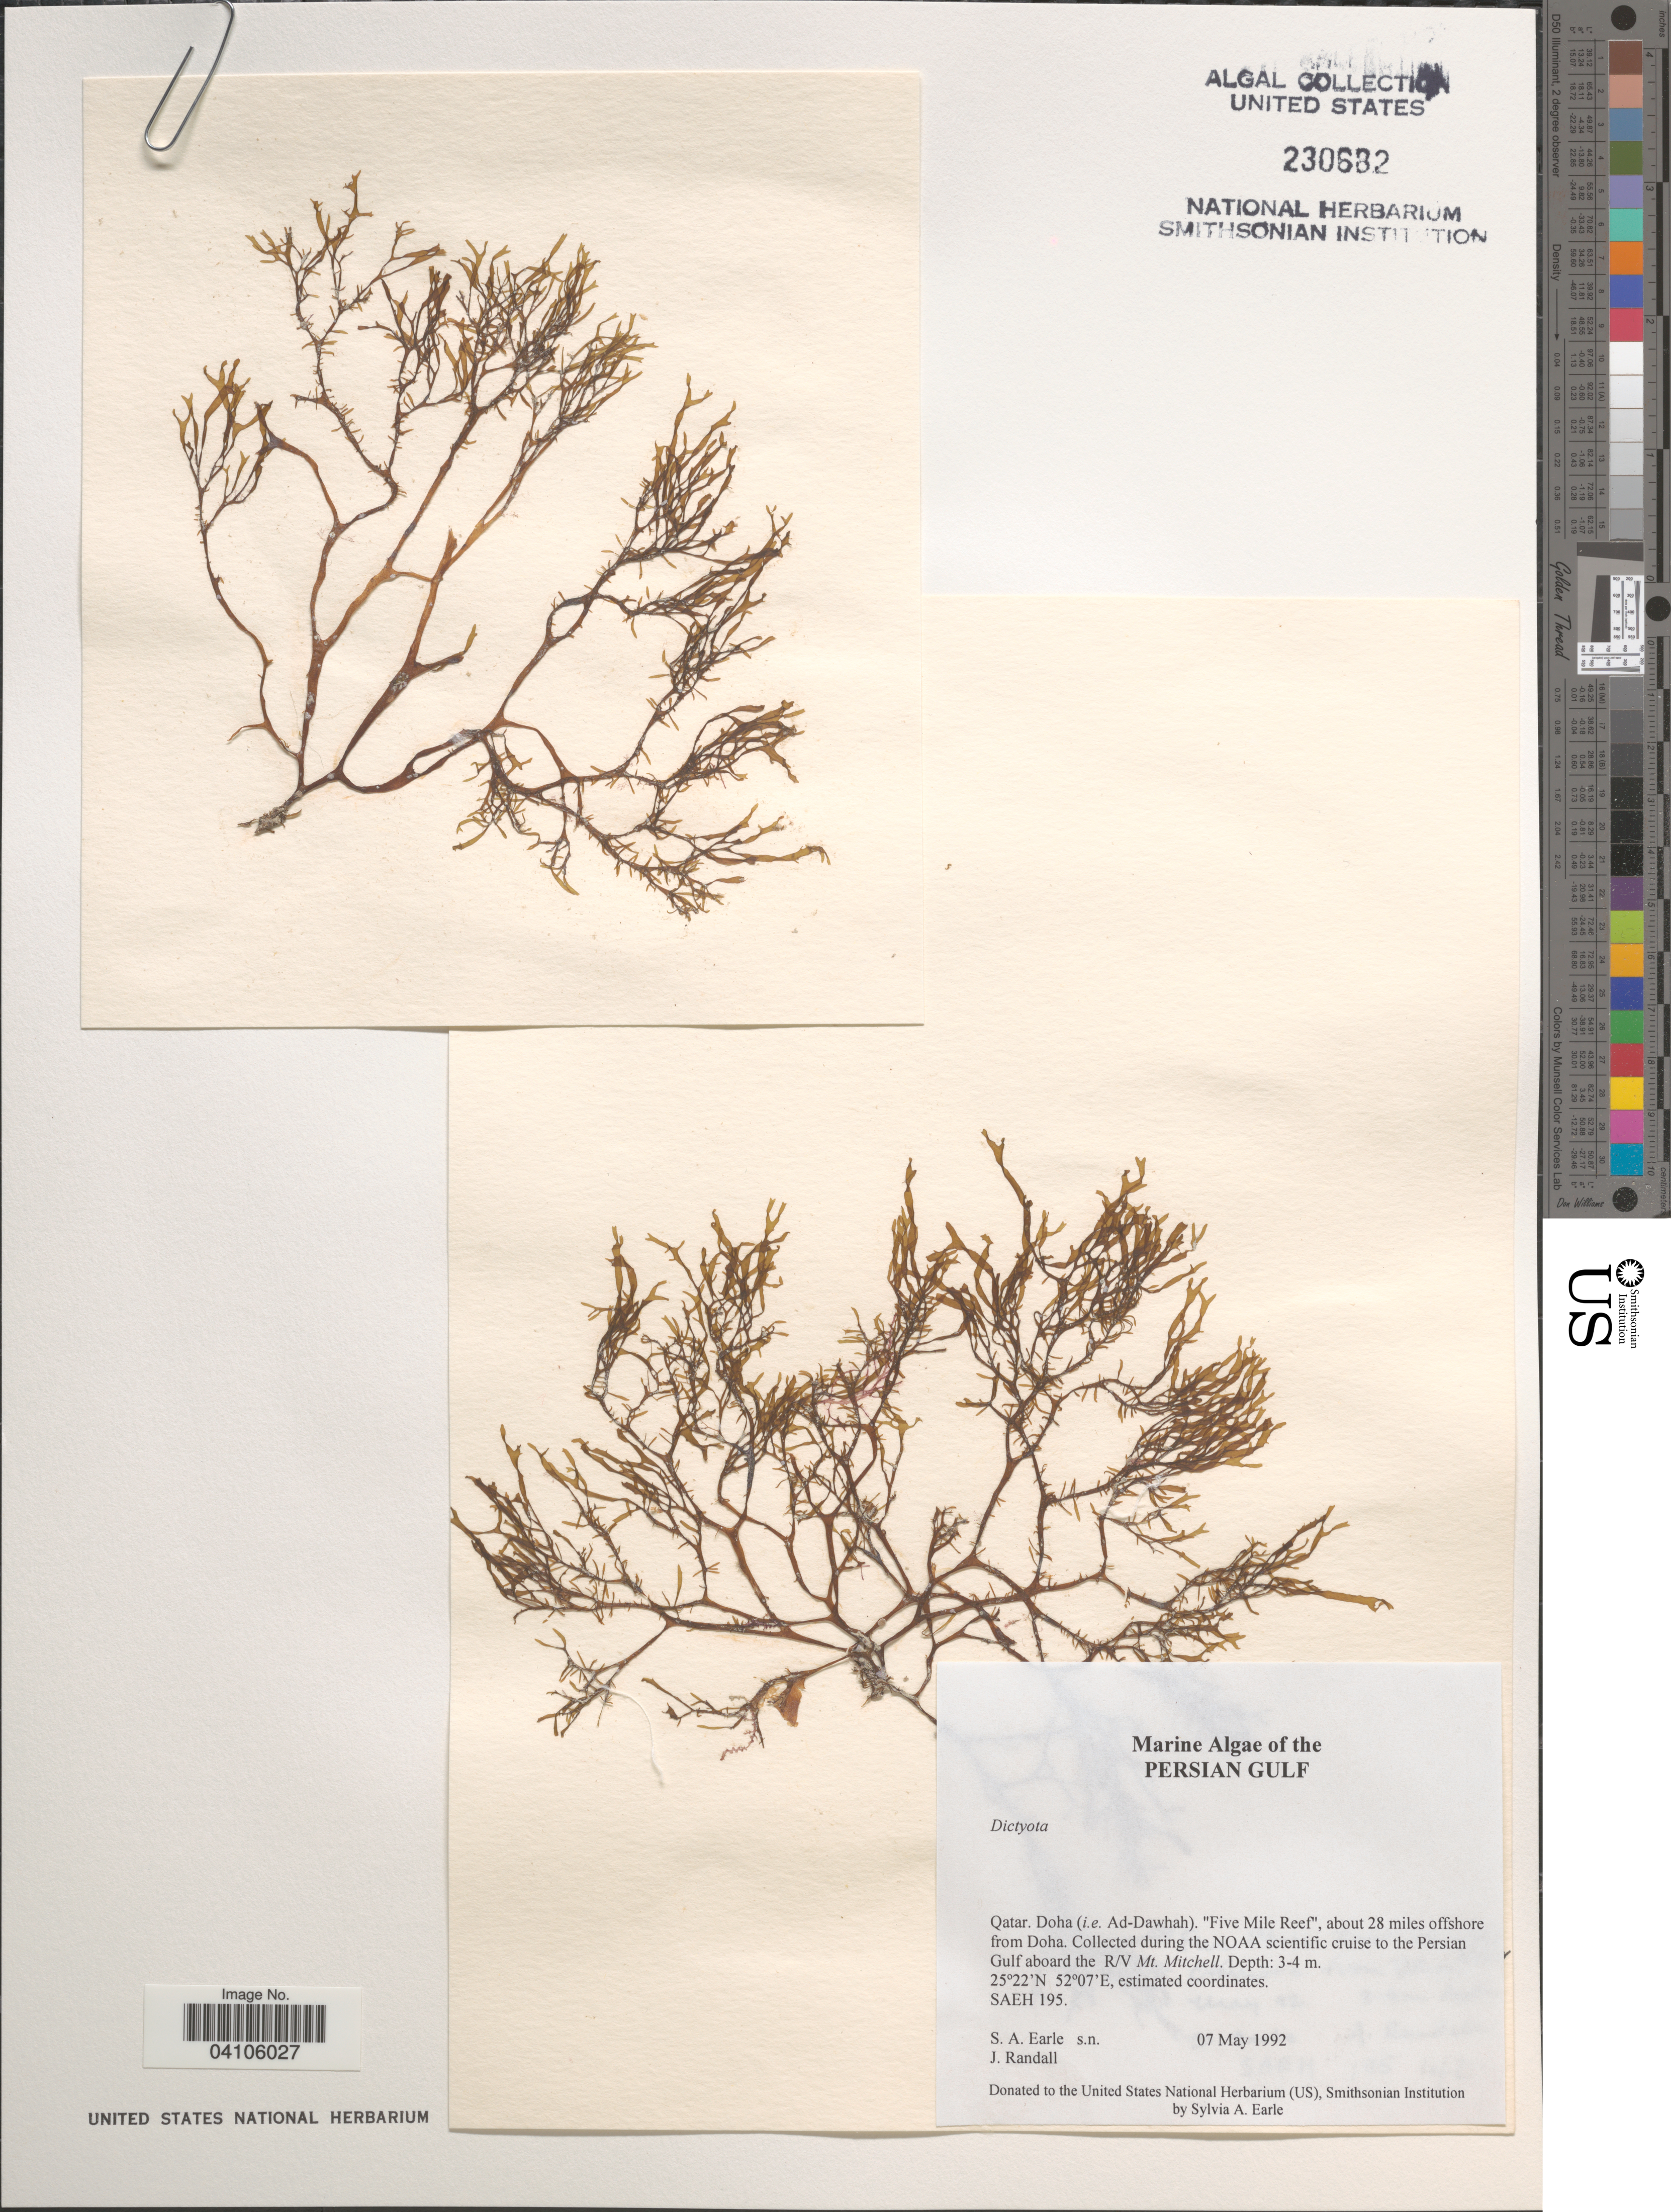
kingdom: Chromista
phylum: Ochrophyta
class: Phaeophyceae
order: Dictyotales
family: Dictyotaceae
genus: Dictyota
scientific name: Dictyota sp.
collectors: S. A. Earle & J. Randall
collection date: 1992-05-07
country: Quatar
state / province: Ad Dawhah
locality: Persian Gulf. Qatar. Doha. "Five Mile Reef", about 28 miles offshore from Doha. The NOAA scientific cruise to the Persian Gulf aboard the R/V Mt. Mitchell.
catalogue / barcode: US 230682